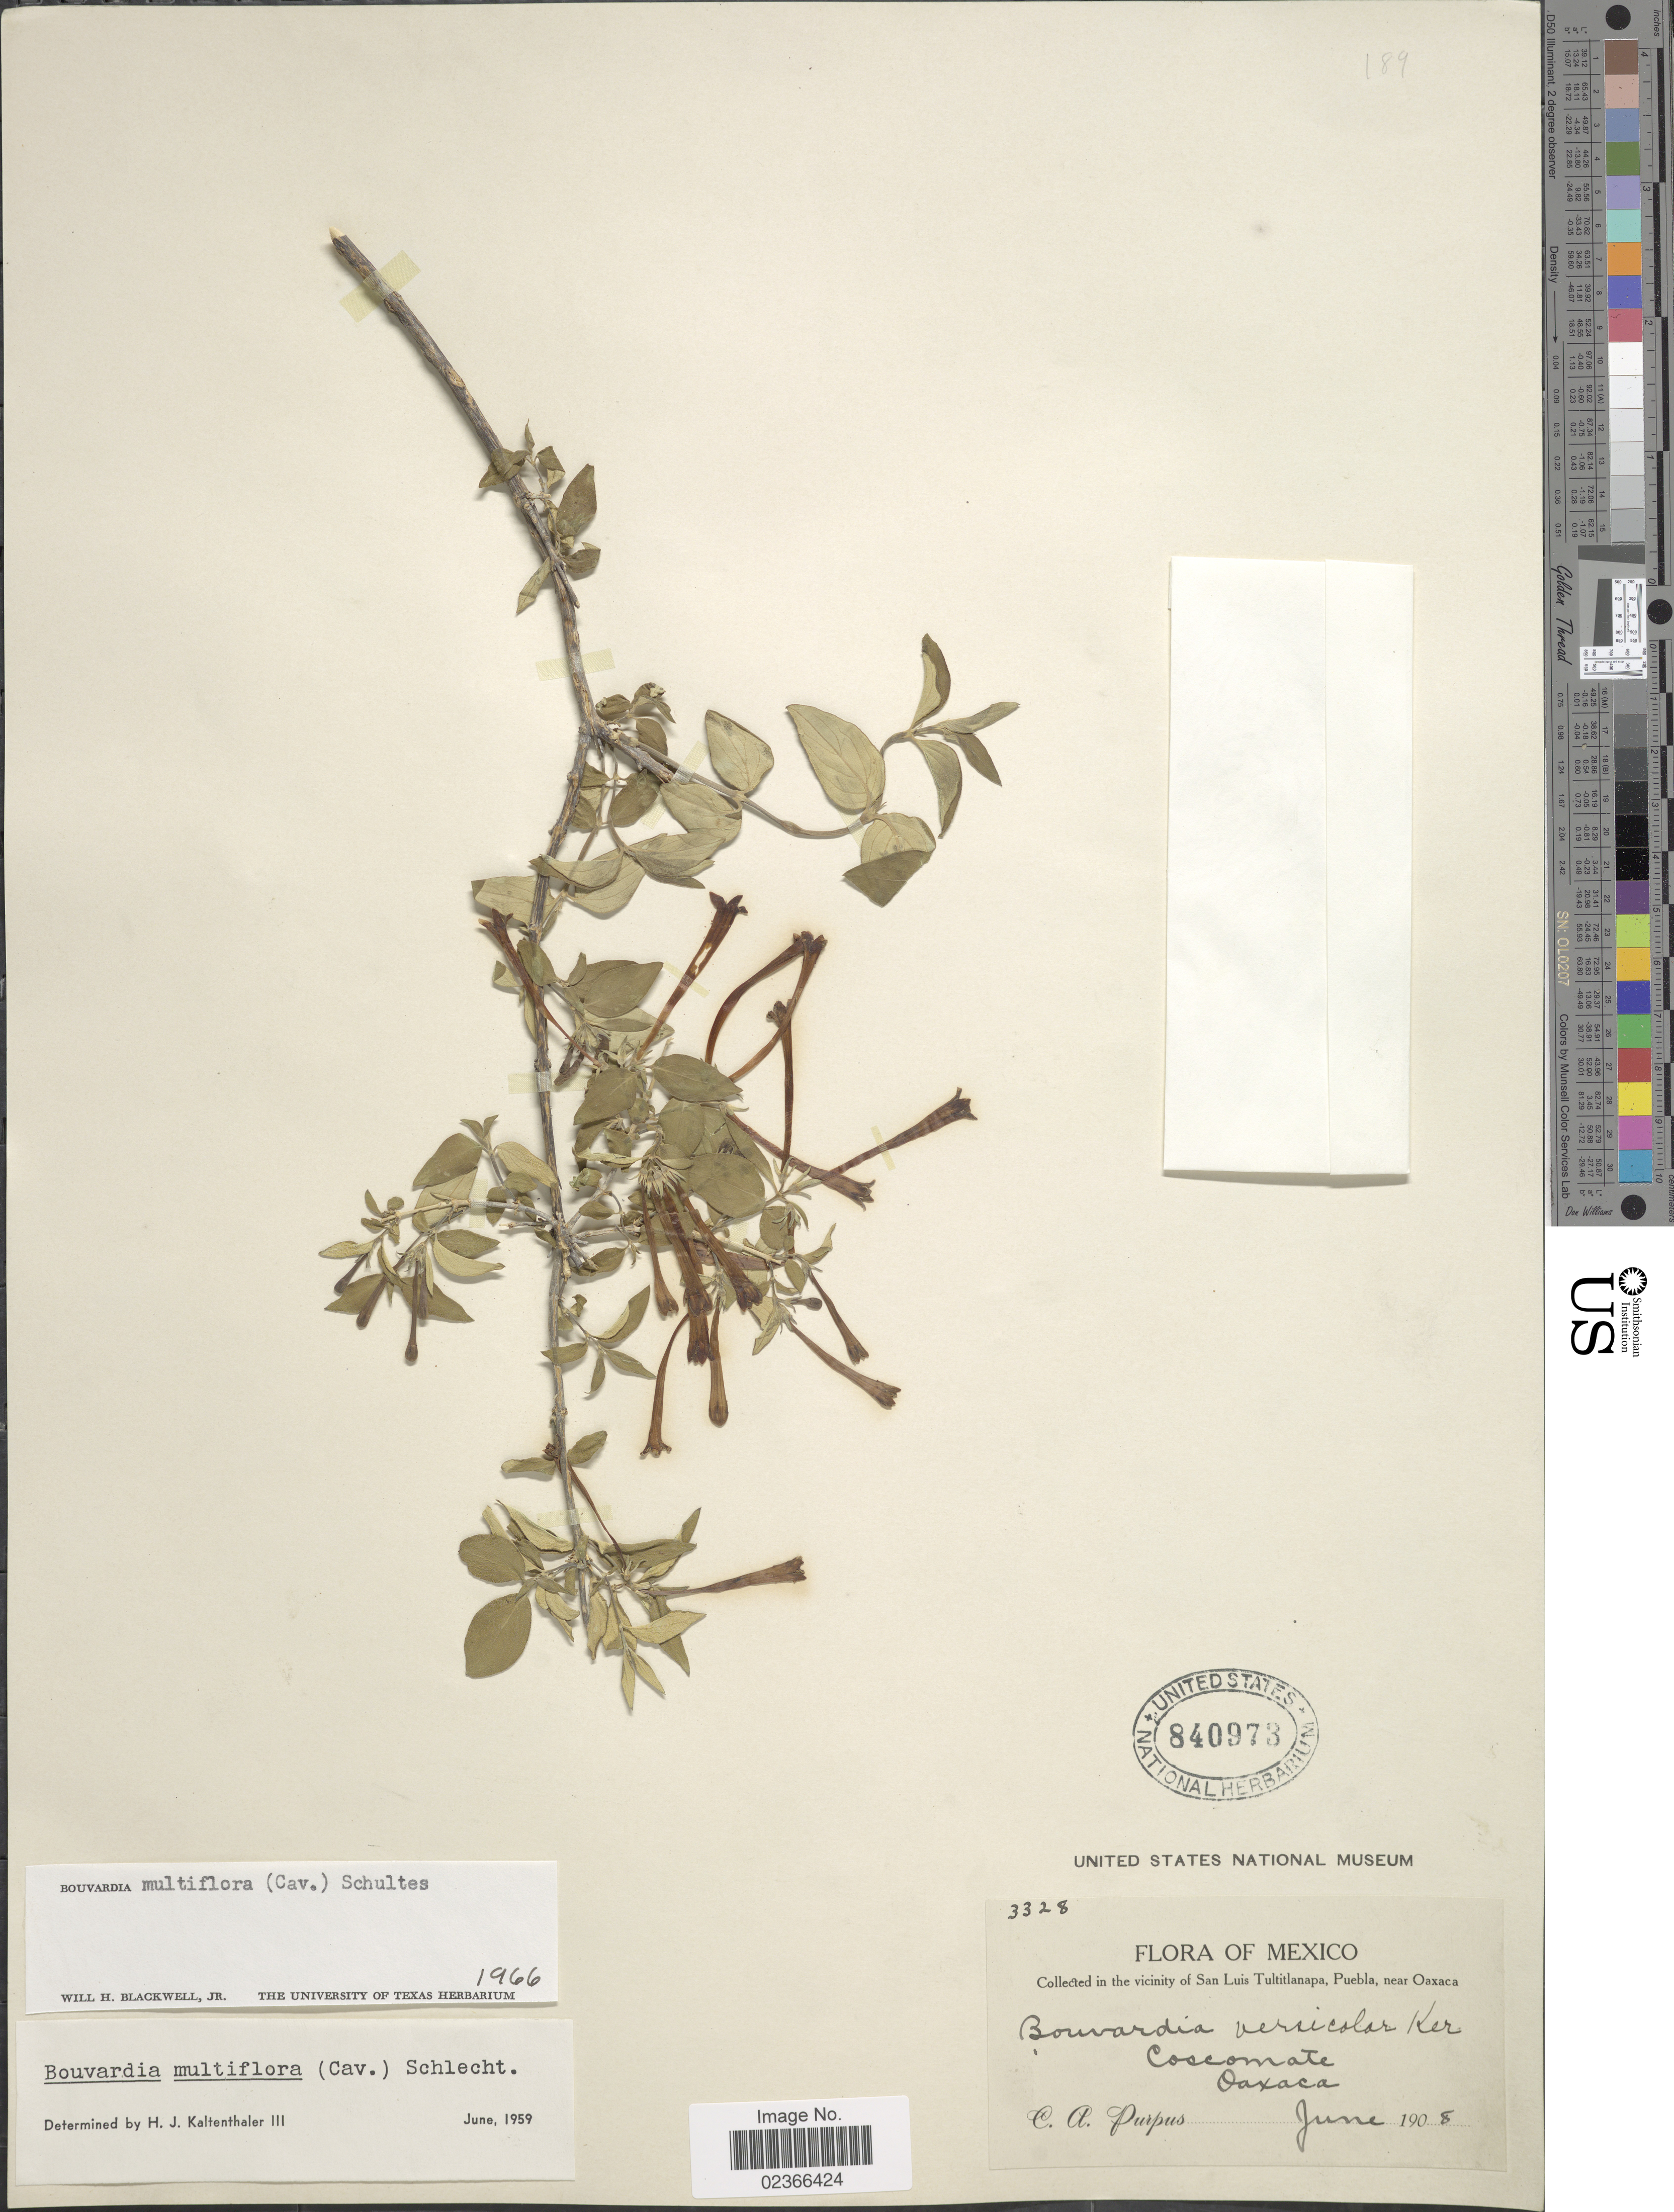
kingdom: Plantae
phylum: Tracheophyta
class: Magnoliopsida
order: Gentianales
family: Rubiaceae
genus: Bouvardia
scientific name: Bouvardia multiflora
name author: (Cav.) Schult.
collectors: C. A. Purpus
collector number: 3328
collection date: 1908-06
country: Mexico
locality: In the vicinity of San Luis Tultitlanapa, Puebla, near Oaxaca, Coscomate, Oaxaca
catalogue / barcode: US 840973